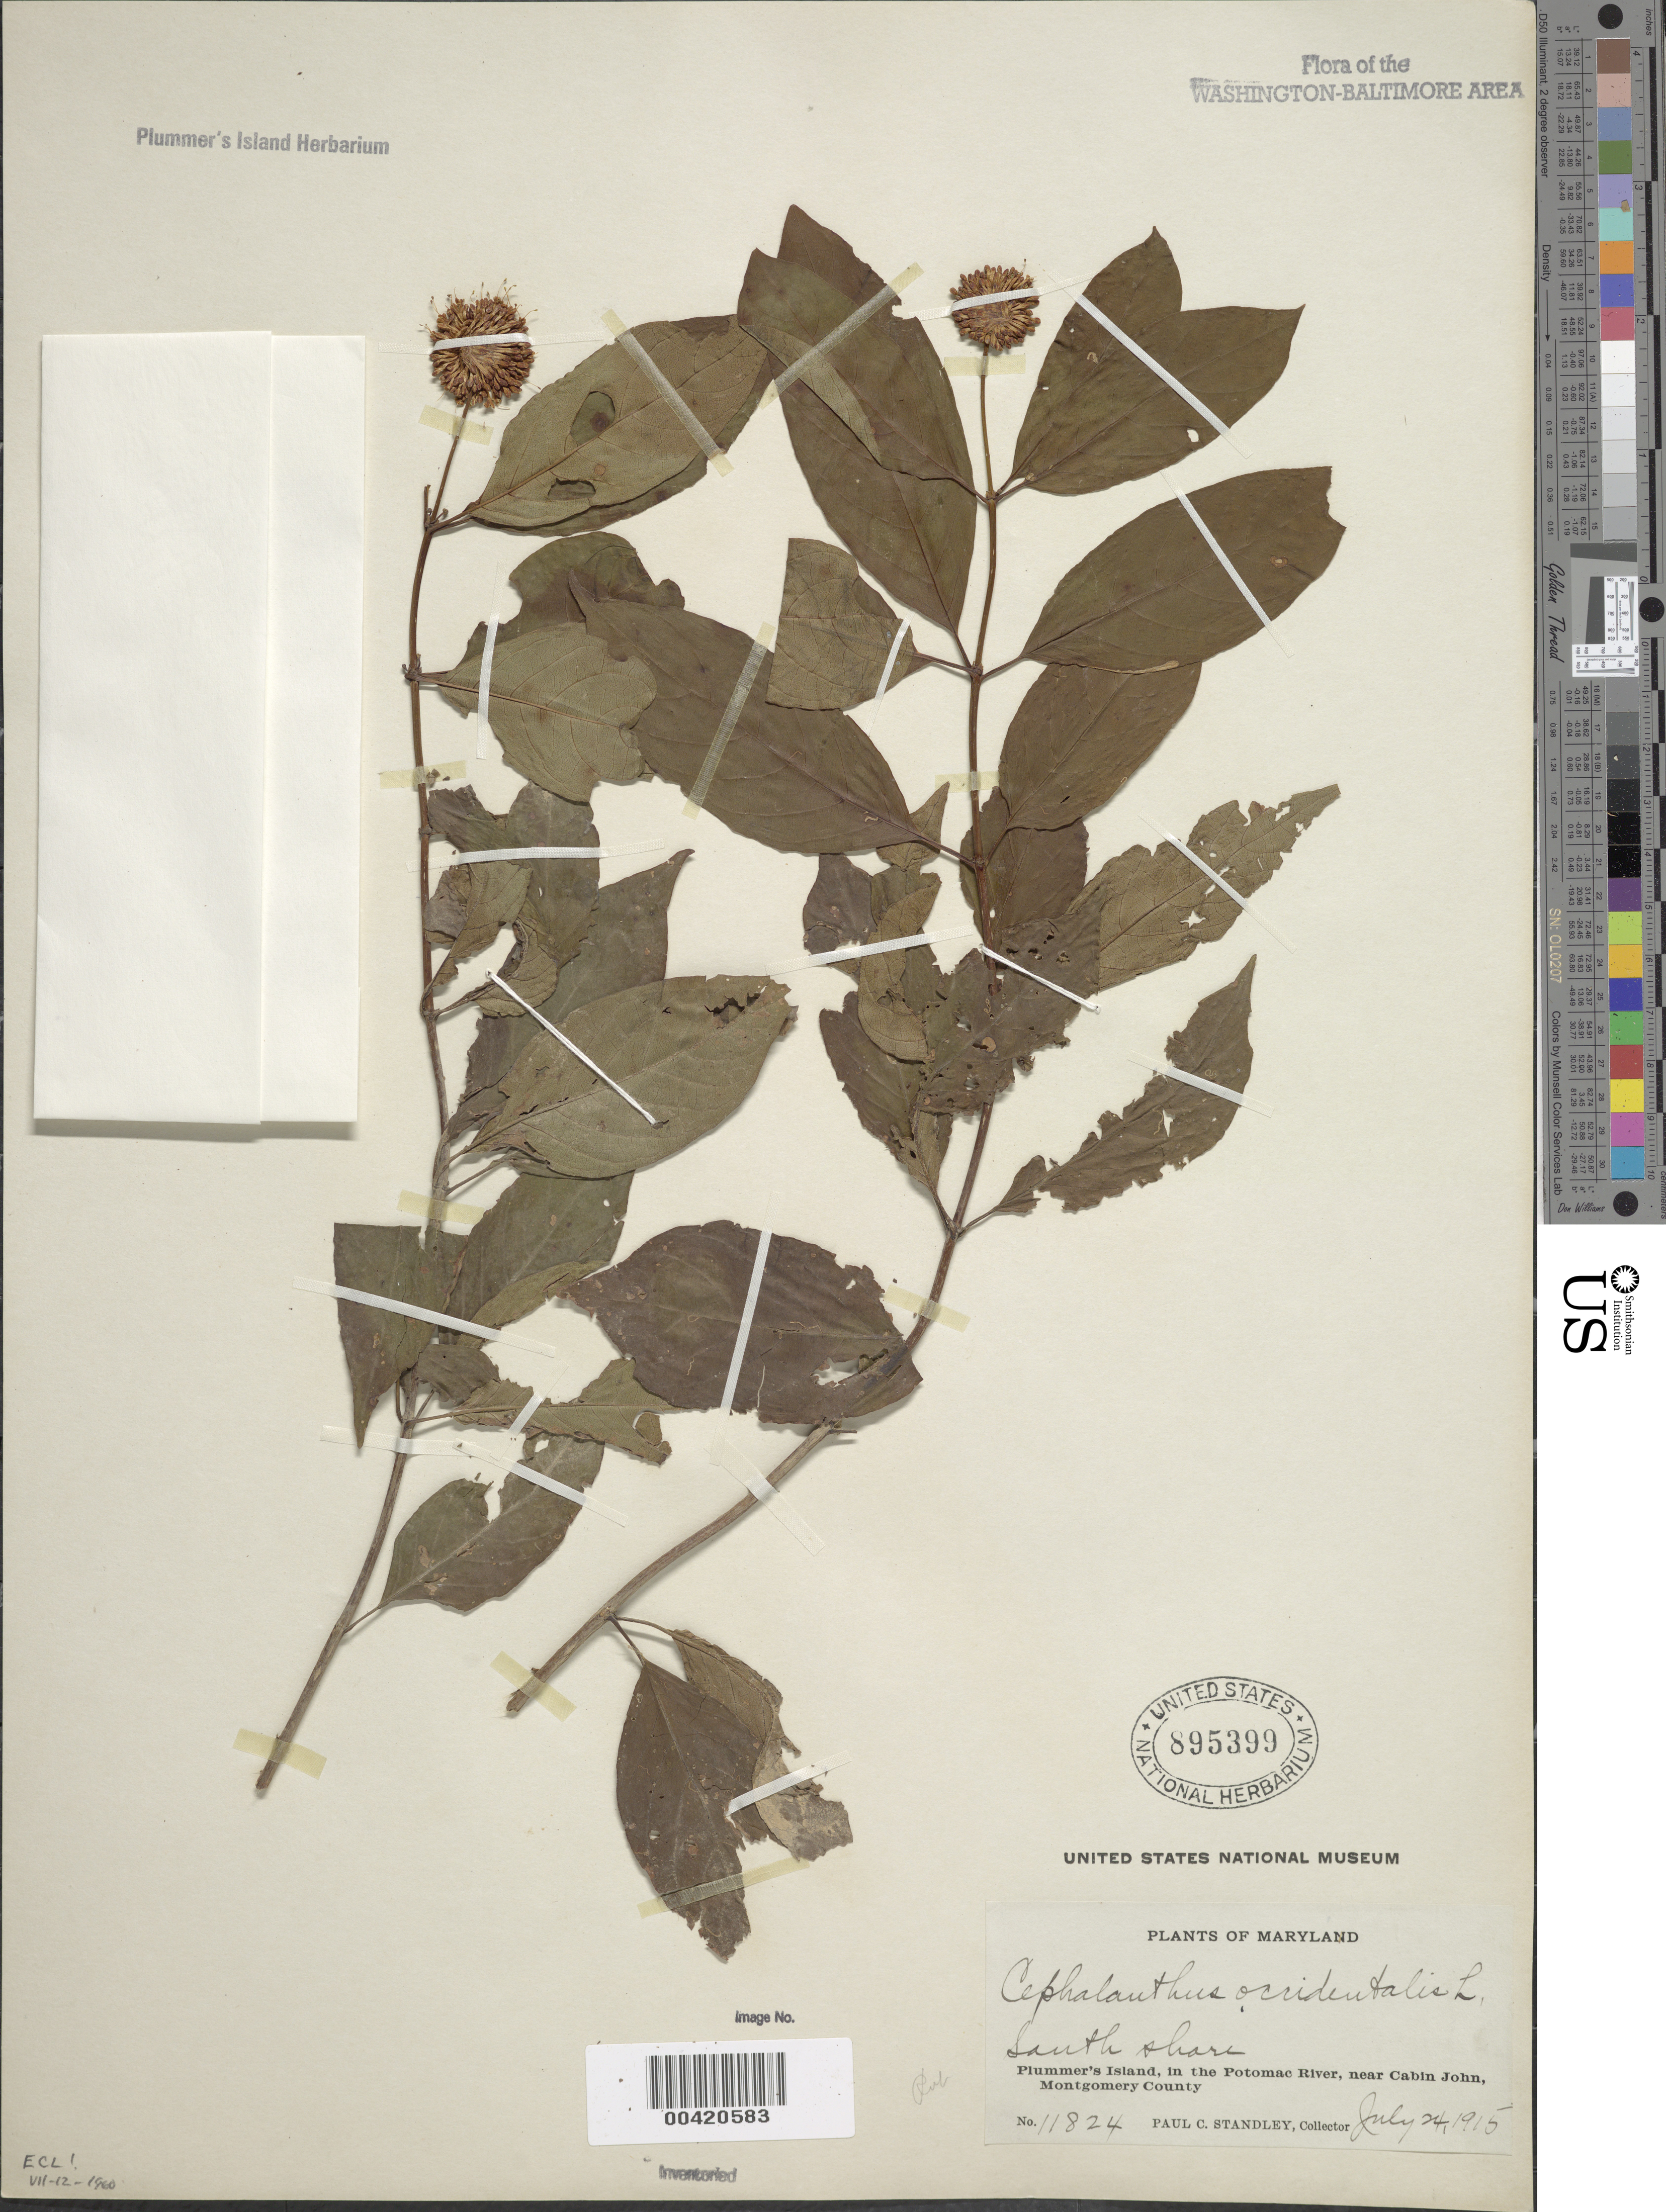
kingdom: Plantae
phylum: Tracheophyta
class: Magnoliopsida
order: Gentianales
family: Rubiaceae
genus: Cephalanthus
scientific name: Cephalanthus occidentalis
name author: L.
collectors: P. C. Standley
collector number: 11824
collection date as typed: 24 Jul 1915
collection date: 1915-07-24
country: United States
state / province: Maryland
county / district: Montgomery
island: Plummers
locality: Plummer's Island; south shore C. & O. Canal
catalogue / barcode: US 895399